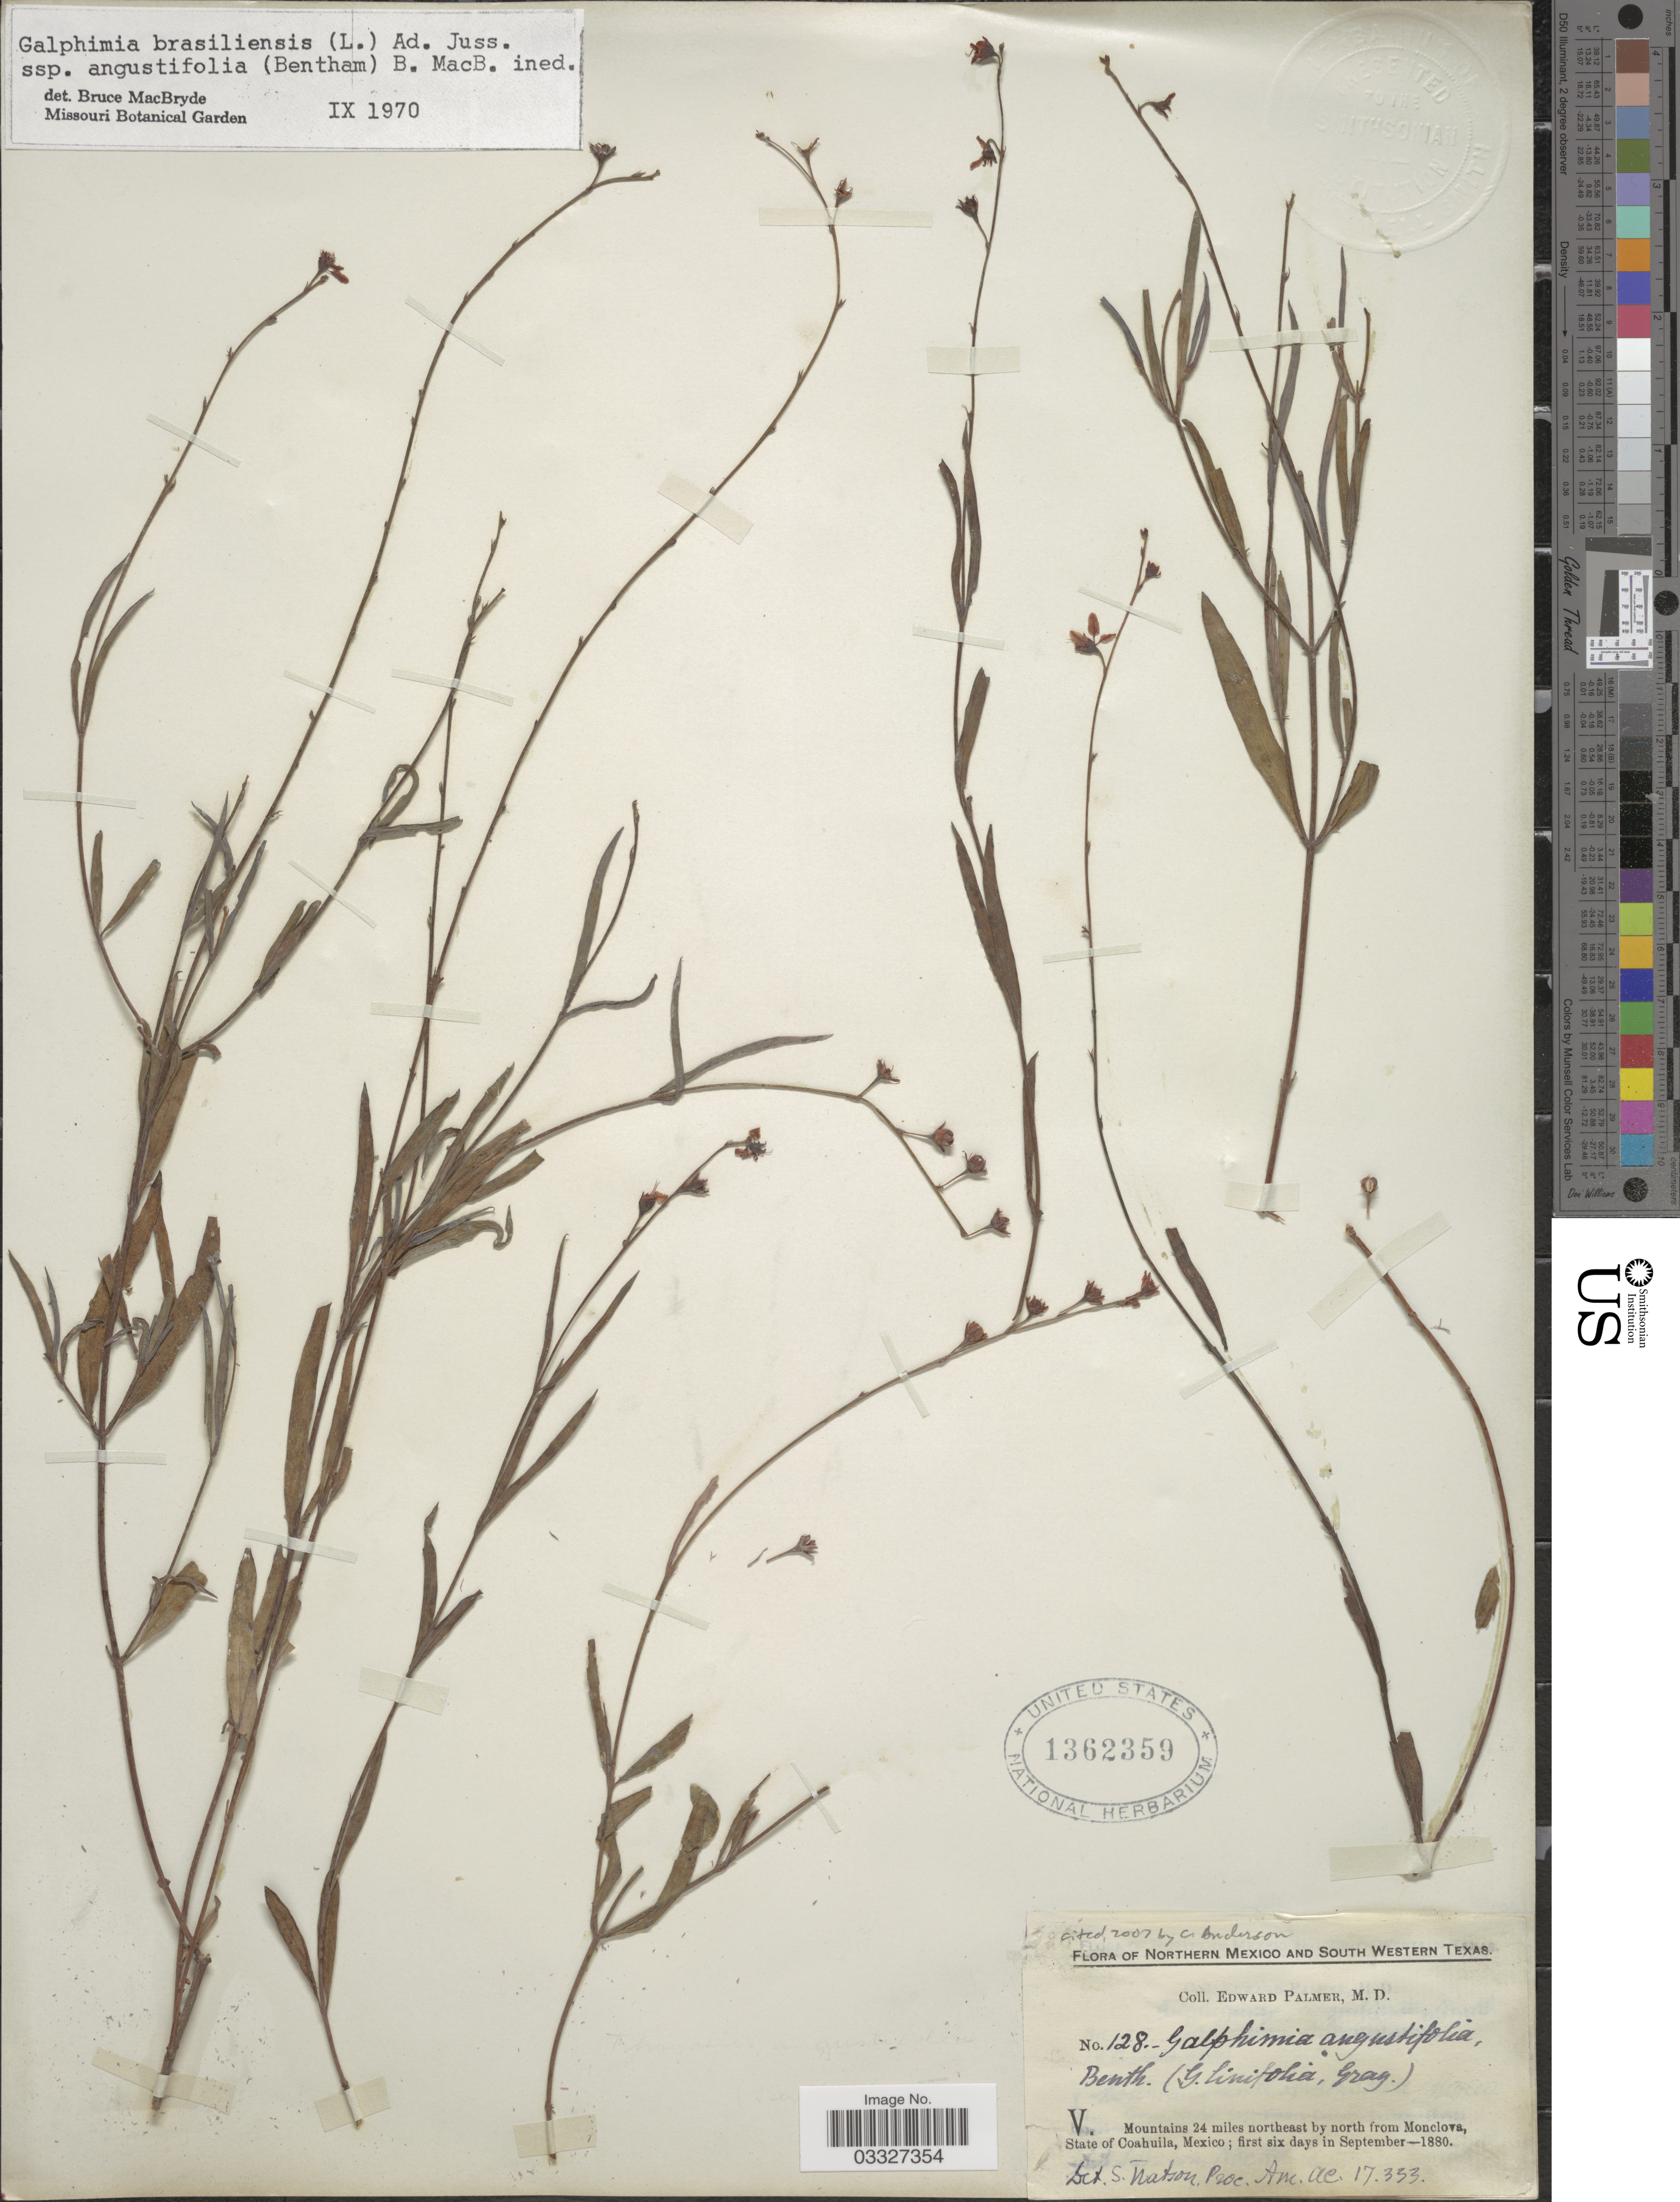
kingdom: Plantae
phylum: Tracheophyta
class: Magnoliopsida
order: Malpighiales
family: Malpighiaceae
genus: Galphimia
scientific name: Galphimia angustifolia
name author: Benth.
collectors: E. Palmer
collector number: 128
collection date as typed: first six days in September - 1880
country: Mexico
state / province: Coahuila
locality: Mountains 24 miles northeast by north from Monclava. Northern Mexico.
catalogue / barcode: US 1362359